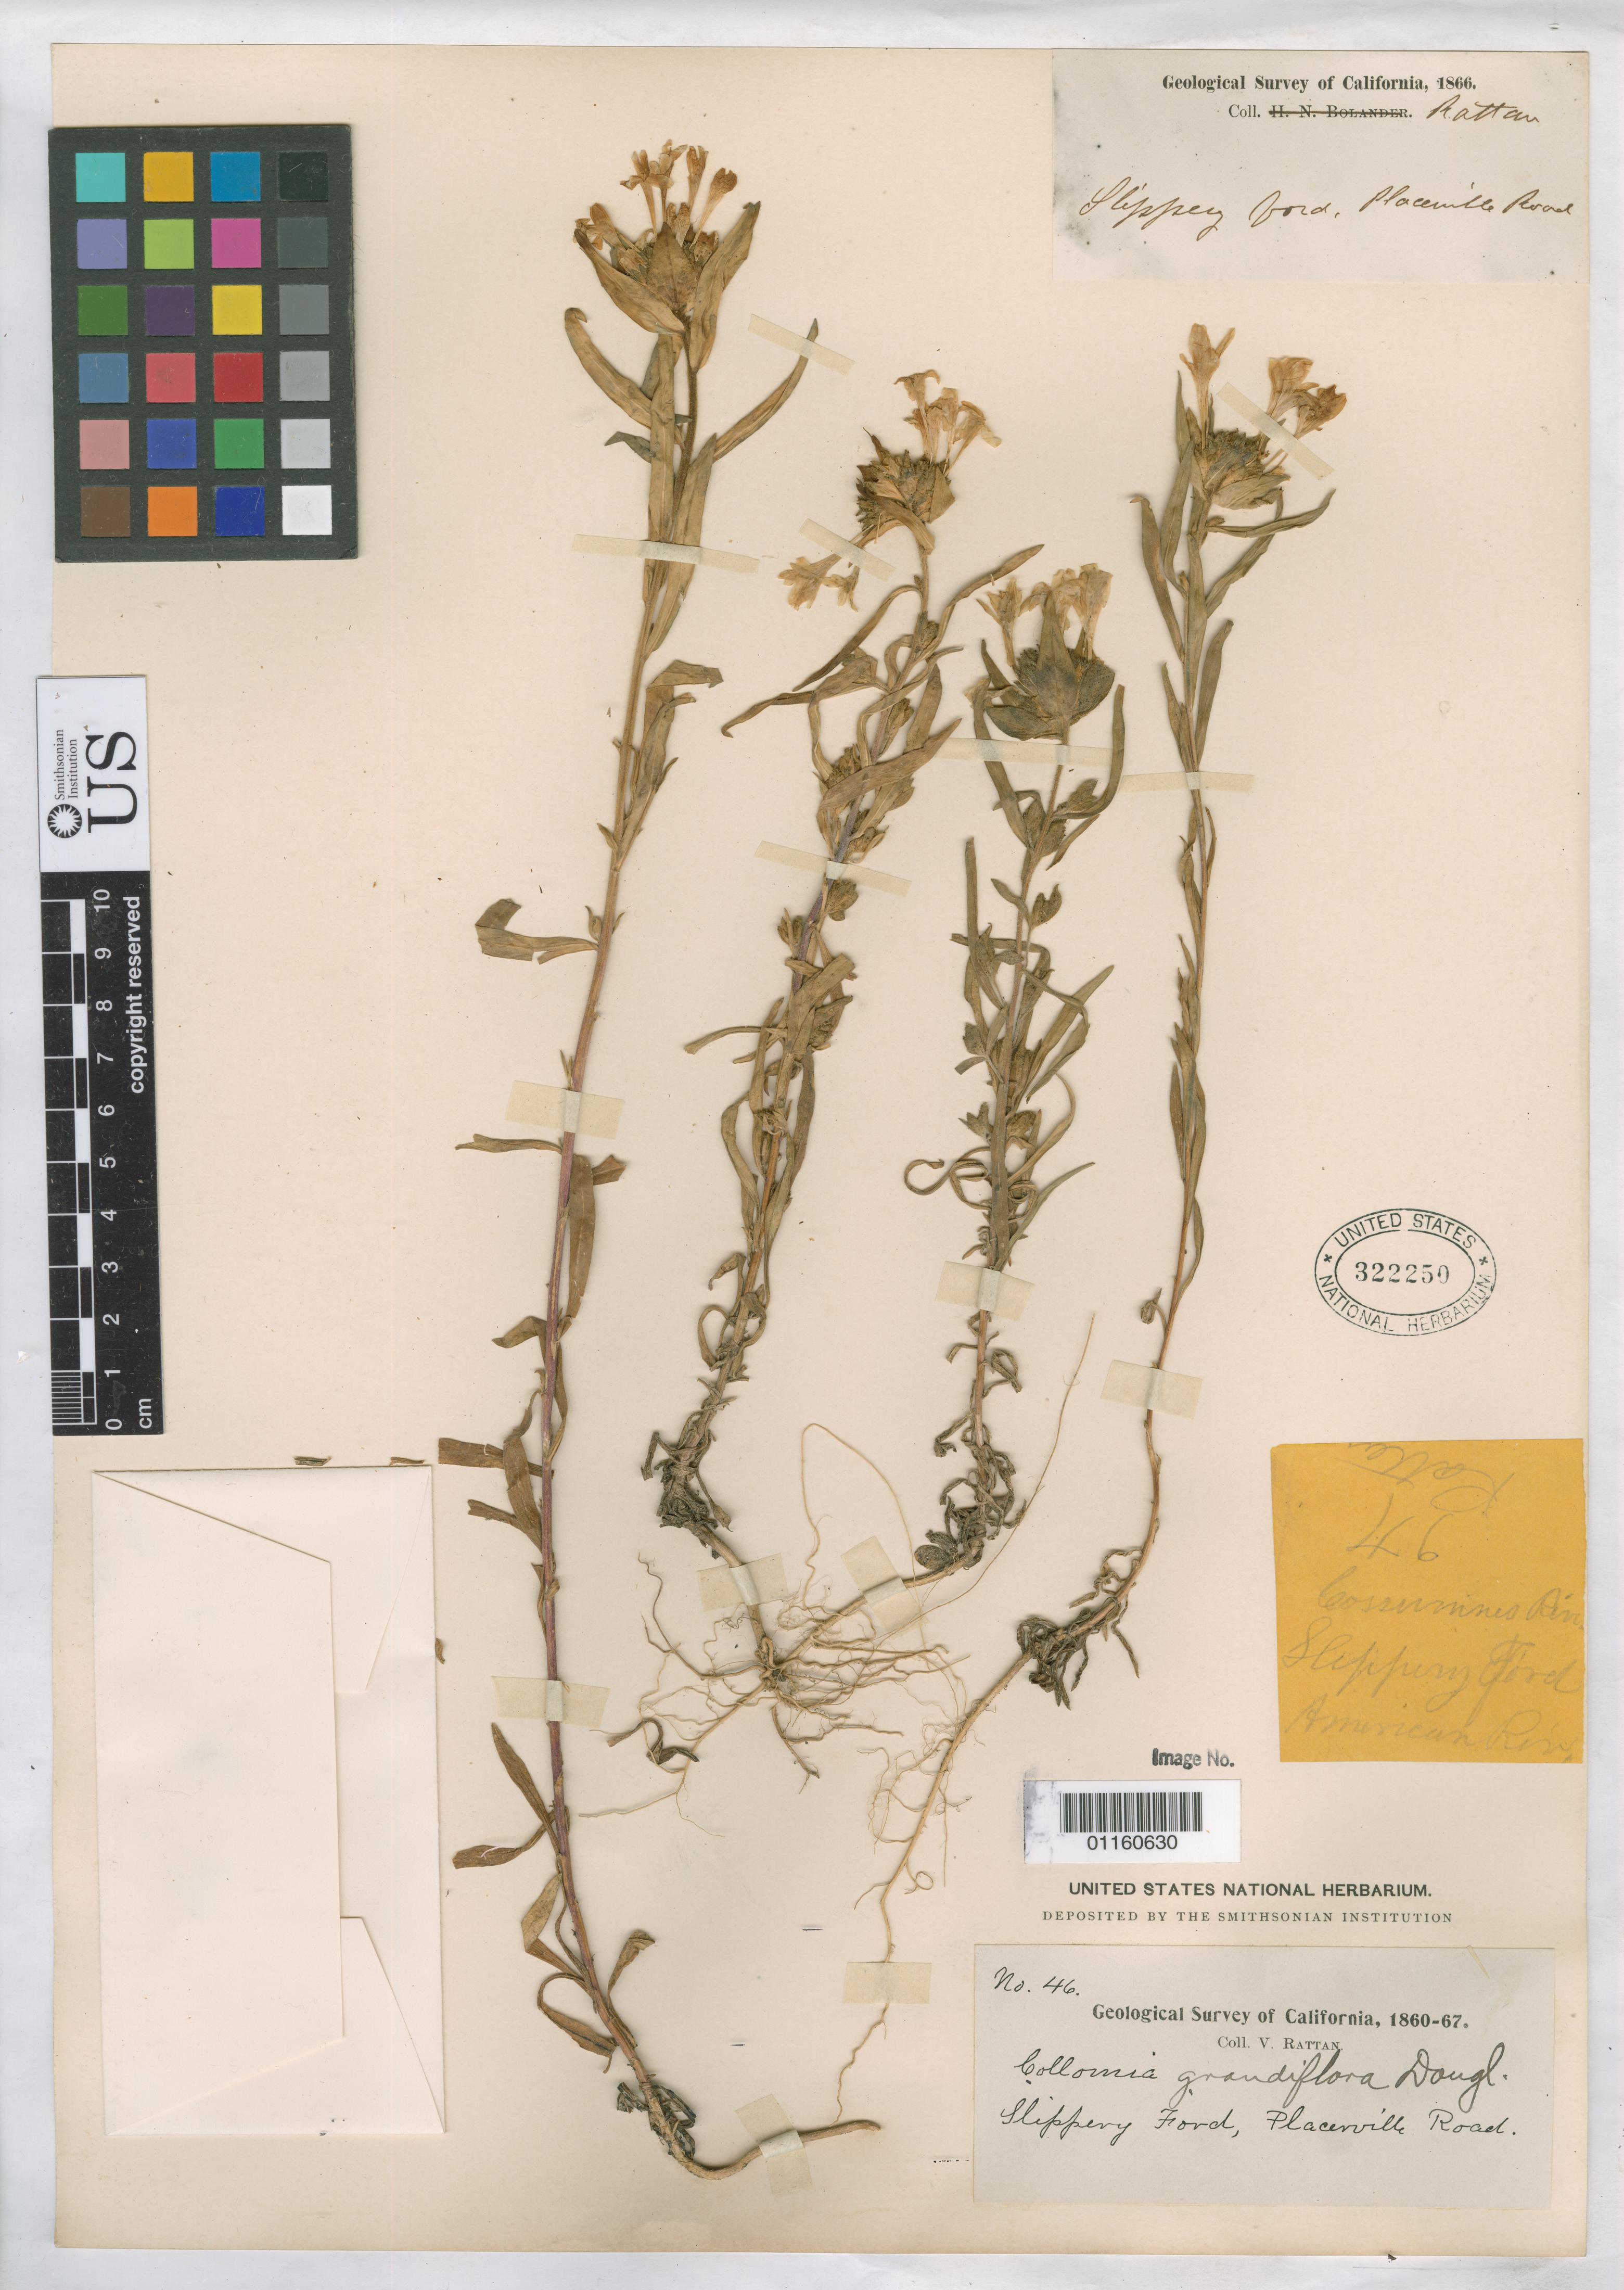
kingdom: Plantae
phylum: Tracheophyta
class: Magnoliopsida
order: Ericales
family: Polemoniaceae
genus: Collomia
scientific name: Collomia grandiflora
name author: Douglas ex Lindl.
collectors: V. Rattan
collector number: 46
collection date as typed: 1860 to -- --- 1867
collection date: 1860/1867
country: United States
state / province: California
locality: Slippery Fiord, Placerville Road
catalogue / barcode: US 322250